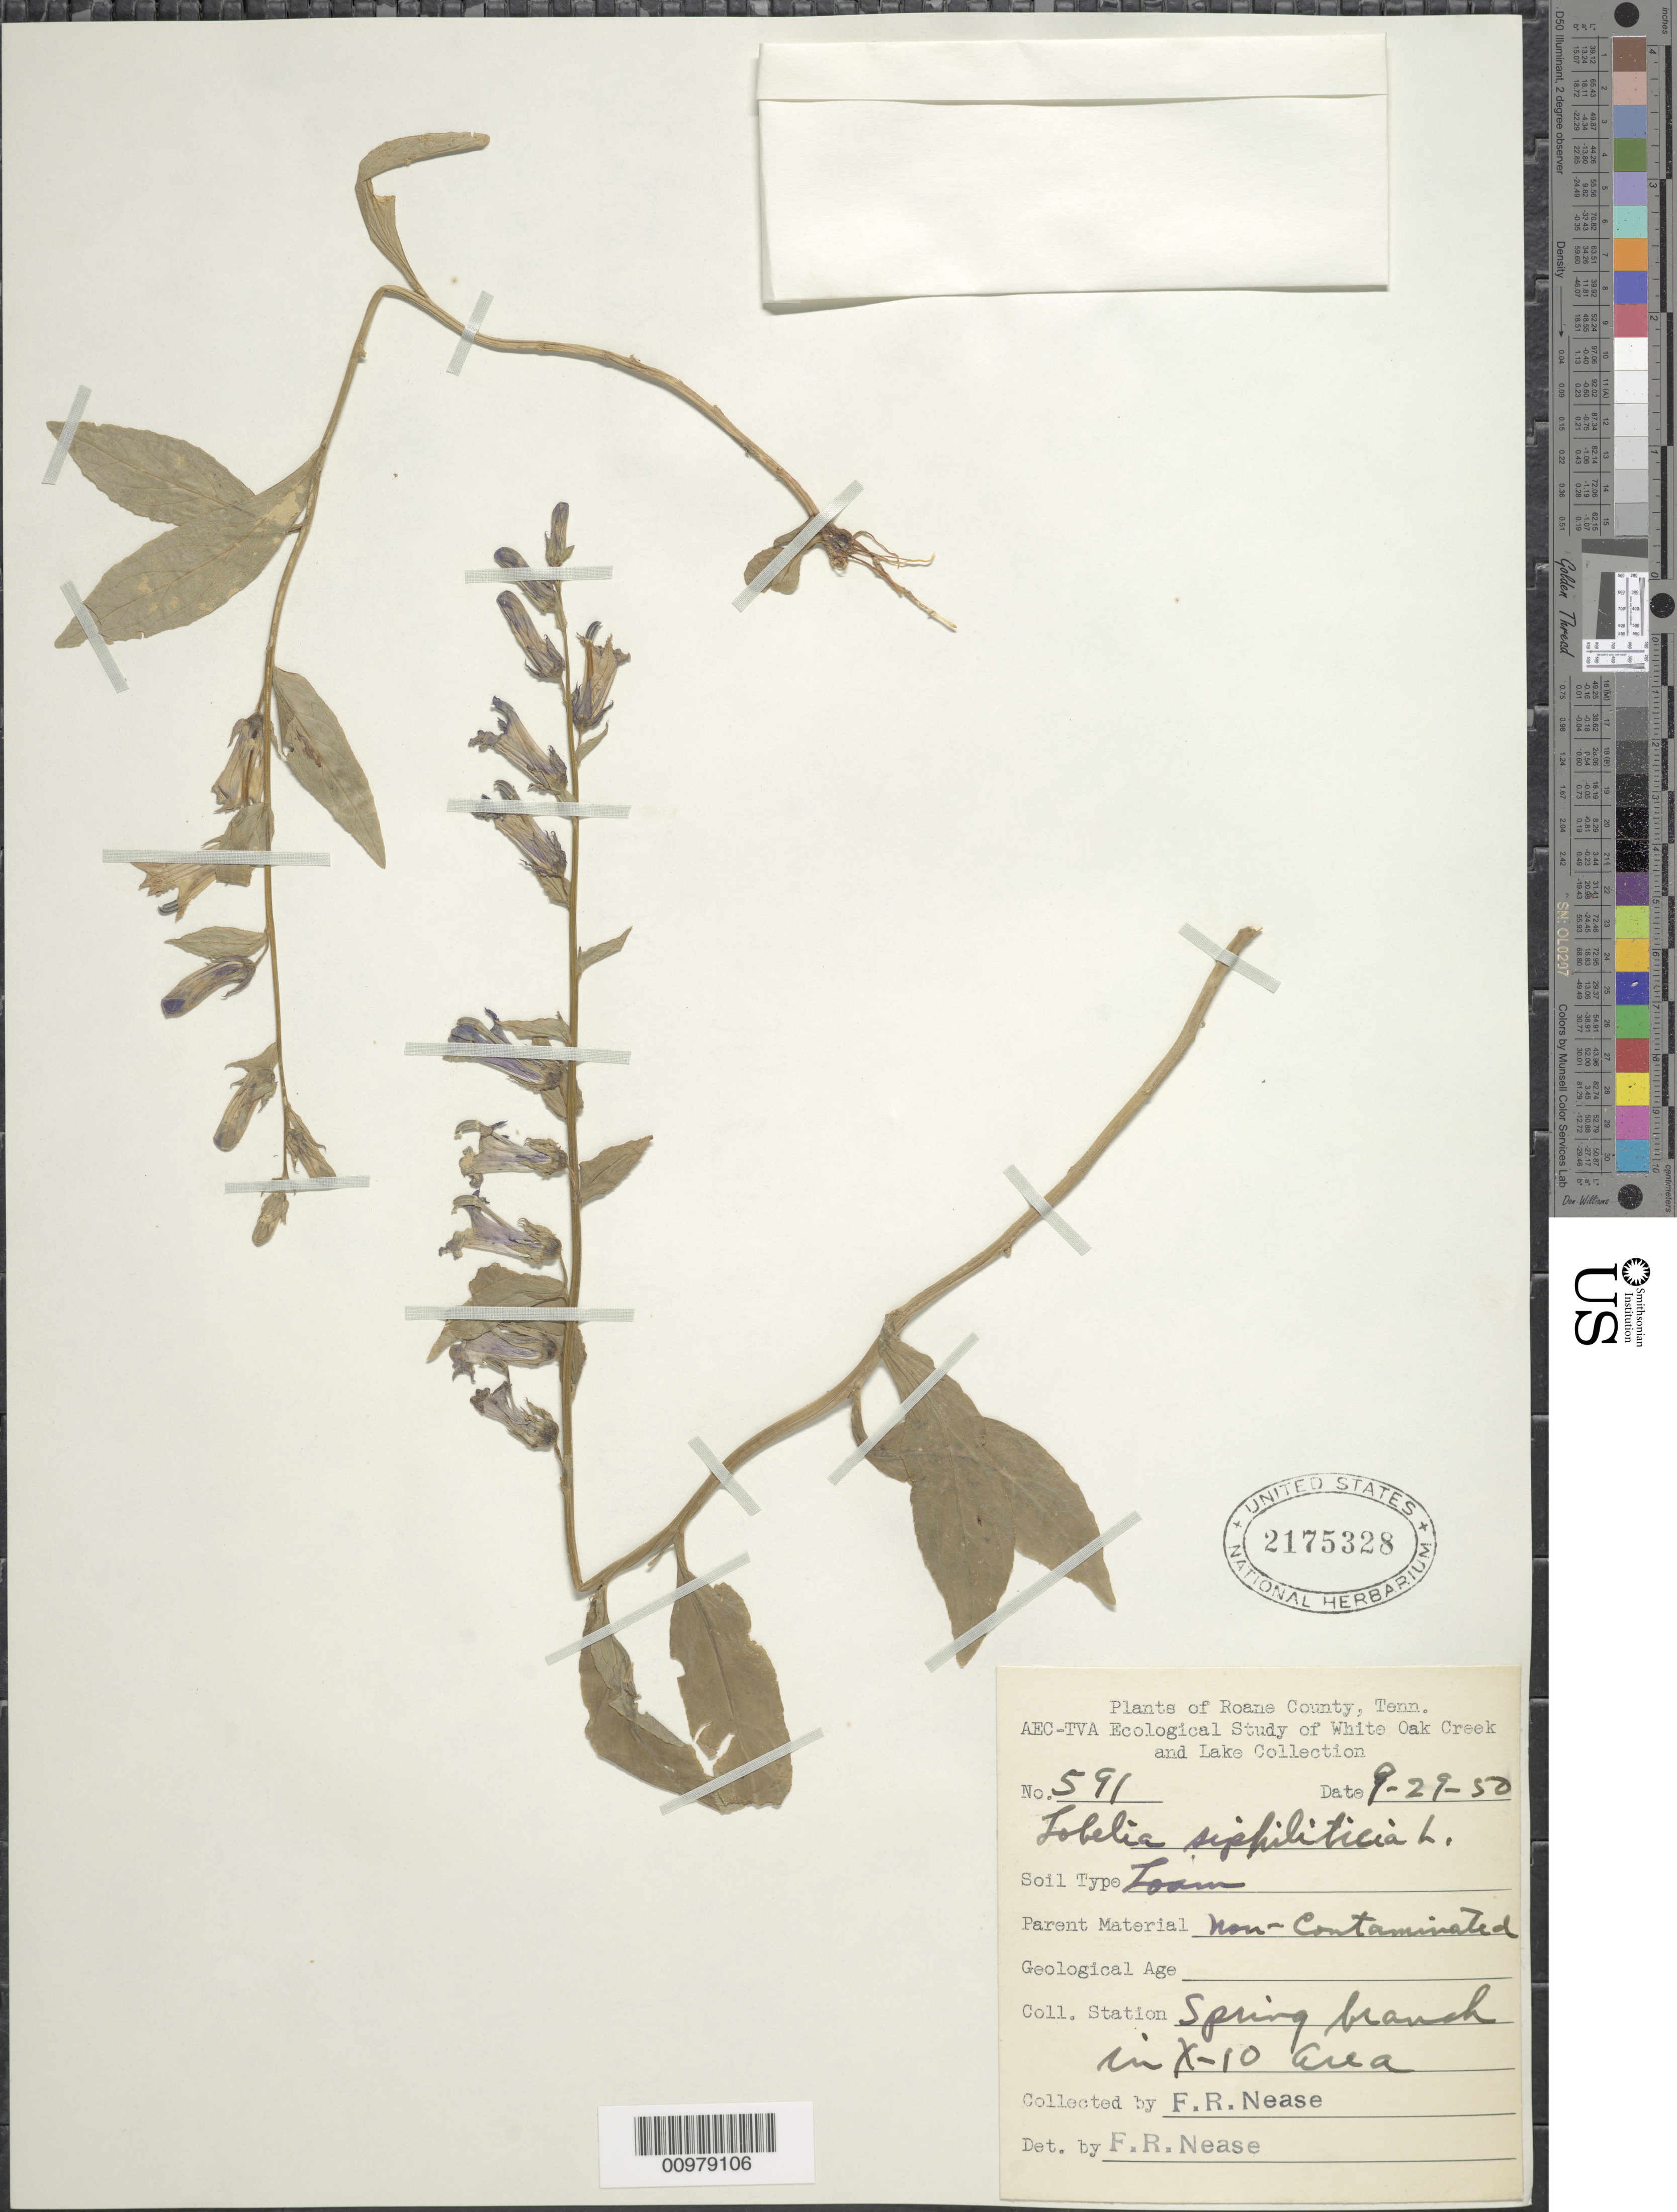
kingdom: Plantae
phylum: Tracheophyta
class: Magnoliopsida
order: Asterales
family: Campanulaceae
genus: Lobelia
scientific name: Lobelia siphilitica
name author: L.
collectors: F. Nease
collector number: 591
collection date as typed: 29 Sep 1950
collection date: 1950-09-29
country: United States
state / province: Tennessee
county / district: Roane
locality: Spring Branch in X-10 Area.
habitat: loam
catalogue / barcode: US 2175328